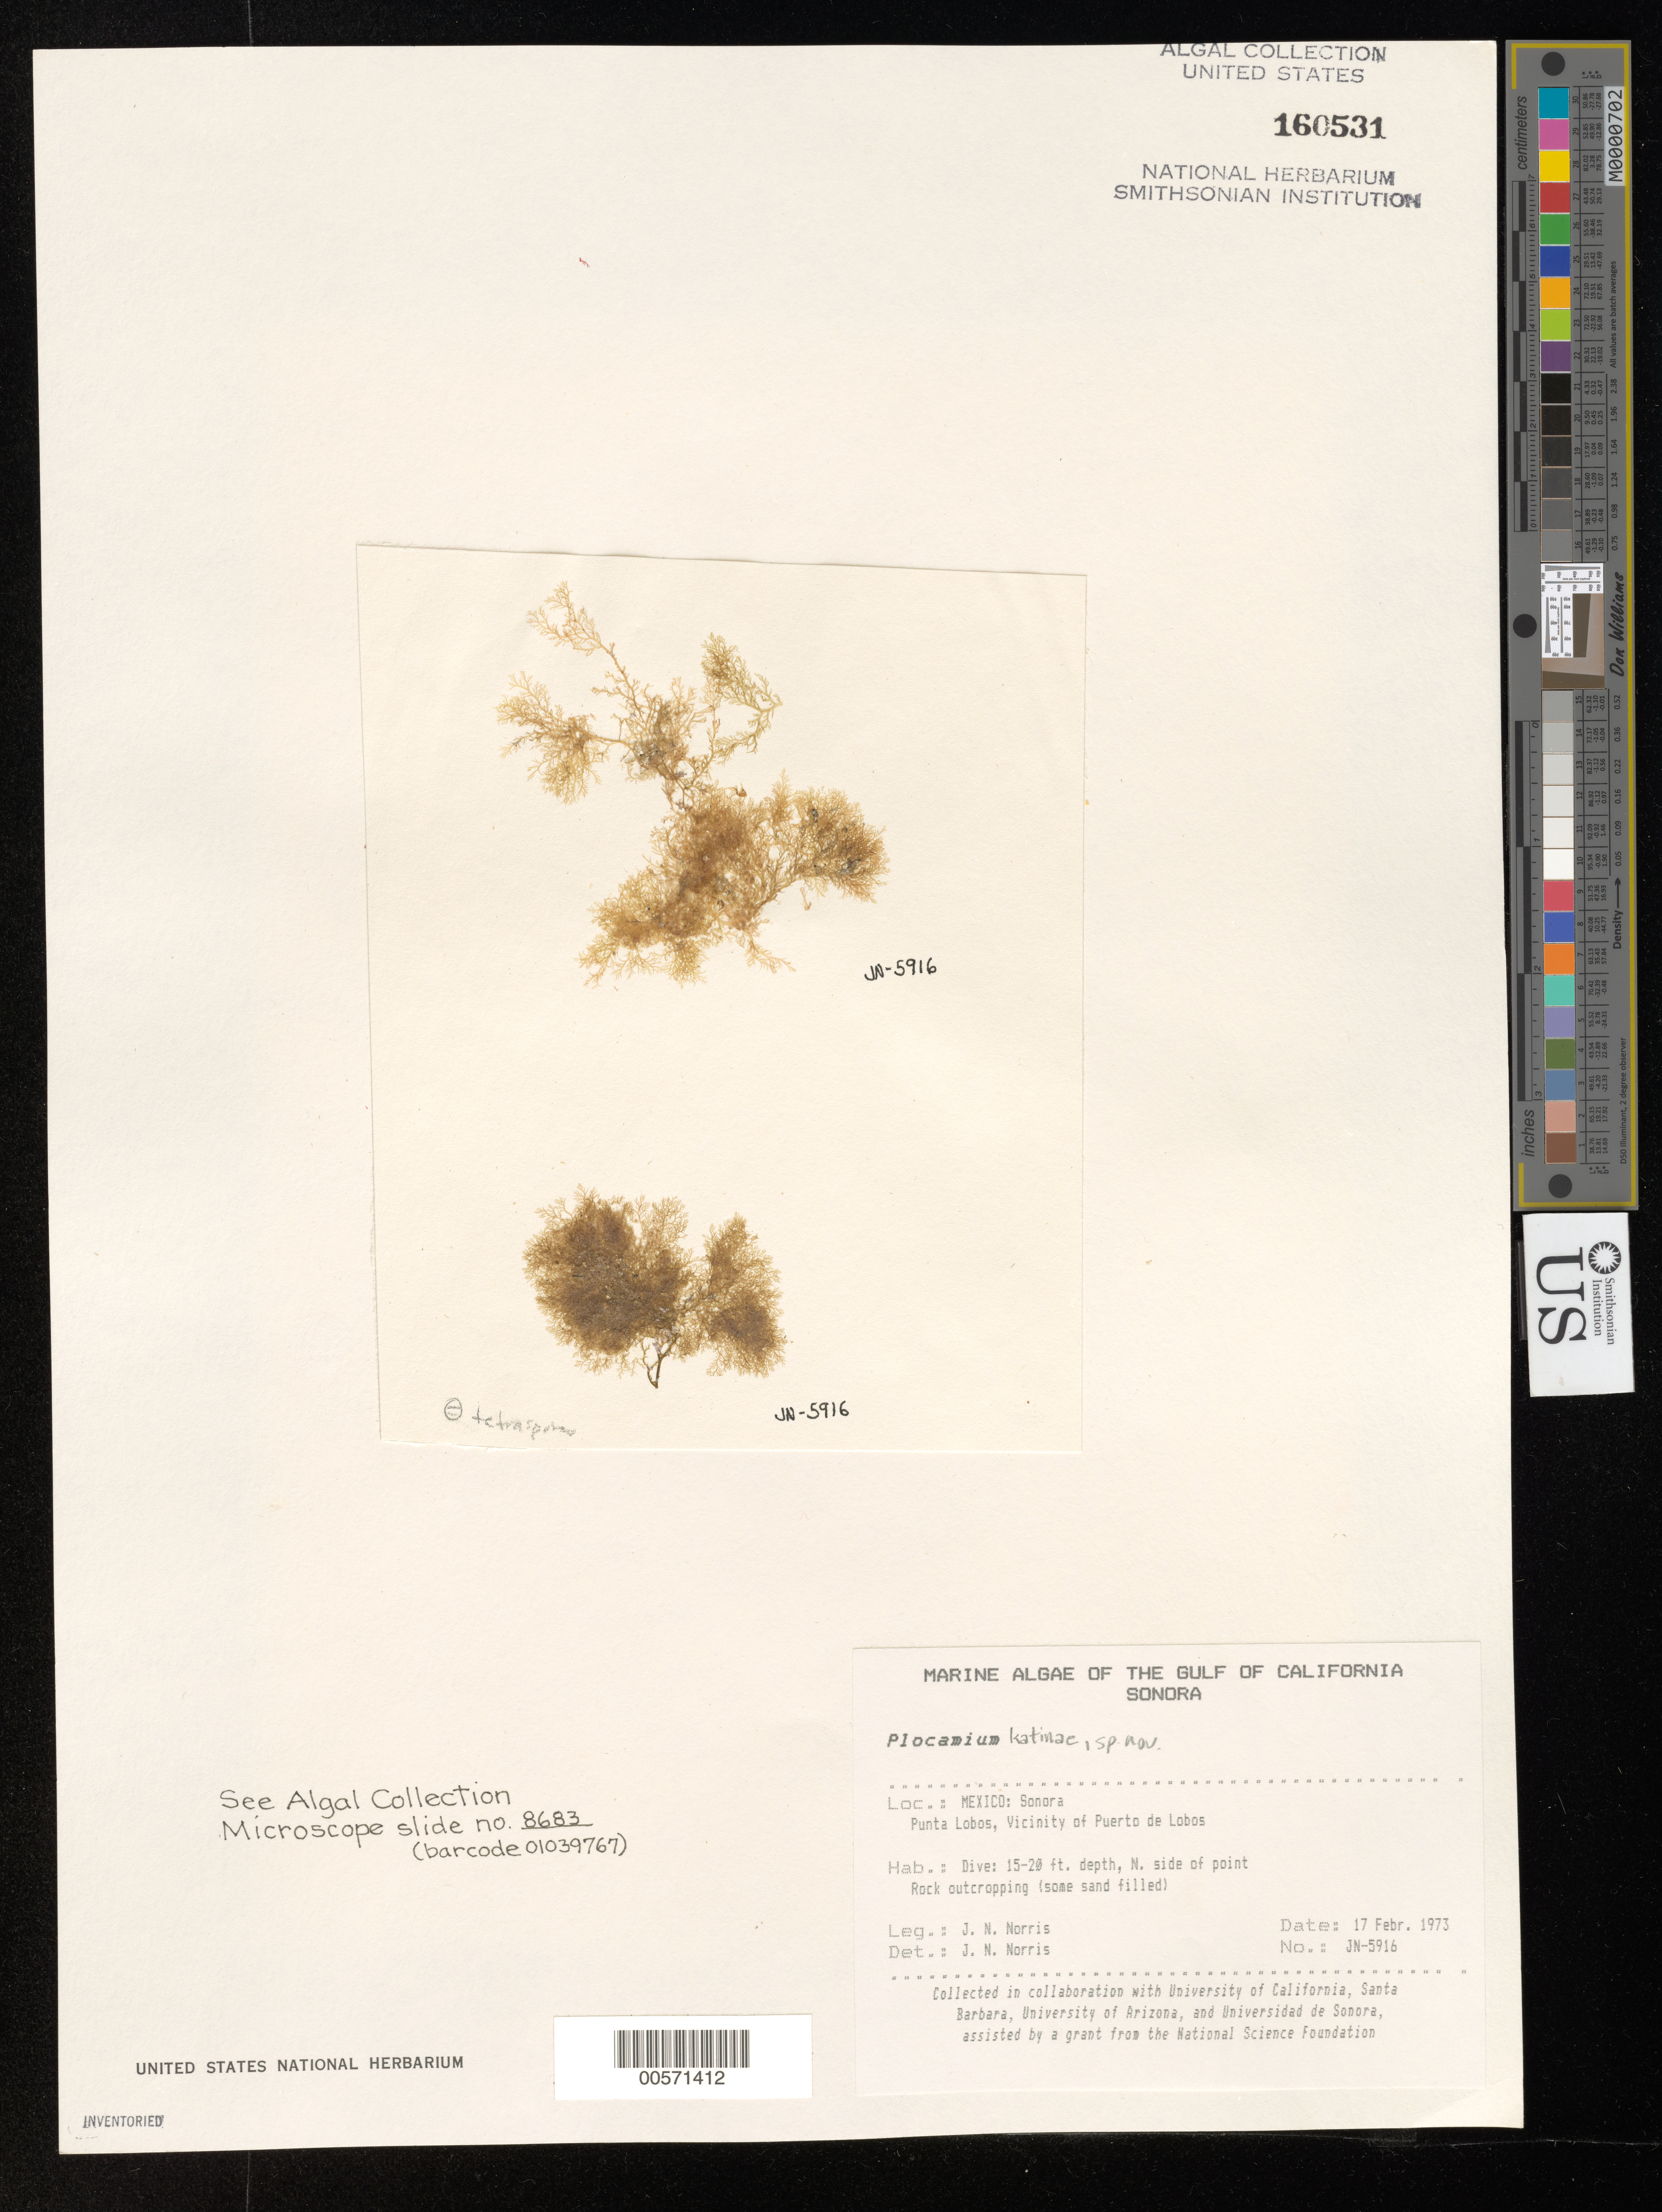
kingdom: Plantae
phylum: Rhodophyta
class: Florideophyceae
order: Plocamiales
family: Plocamiaceae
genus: Plocamium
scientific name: Plocamium katinae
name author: J.N. Norris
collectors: J. N. Norris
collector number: JN-5916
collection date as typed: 17 Feb 1973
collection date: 1973-02-17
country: Mexico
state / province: Sonora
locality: Punta Lobos, Puerto de Lobos area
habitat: Div: 15-20 ft. depth, N. side of point; Rock outcropping (some sand filled)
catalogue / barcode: US 160531